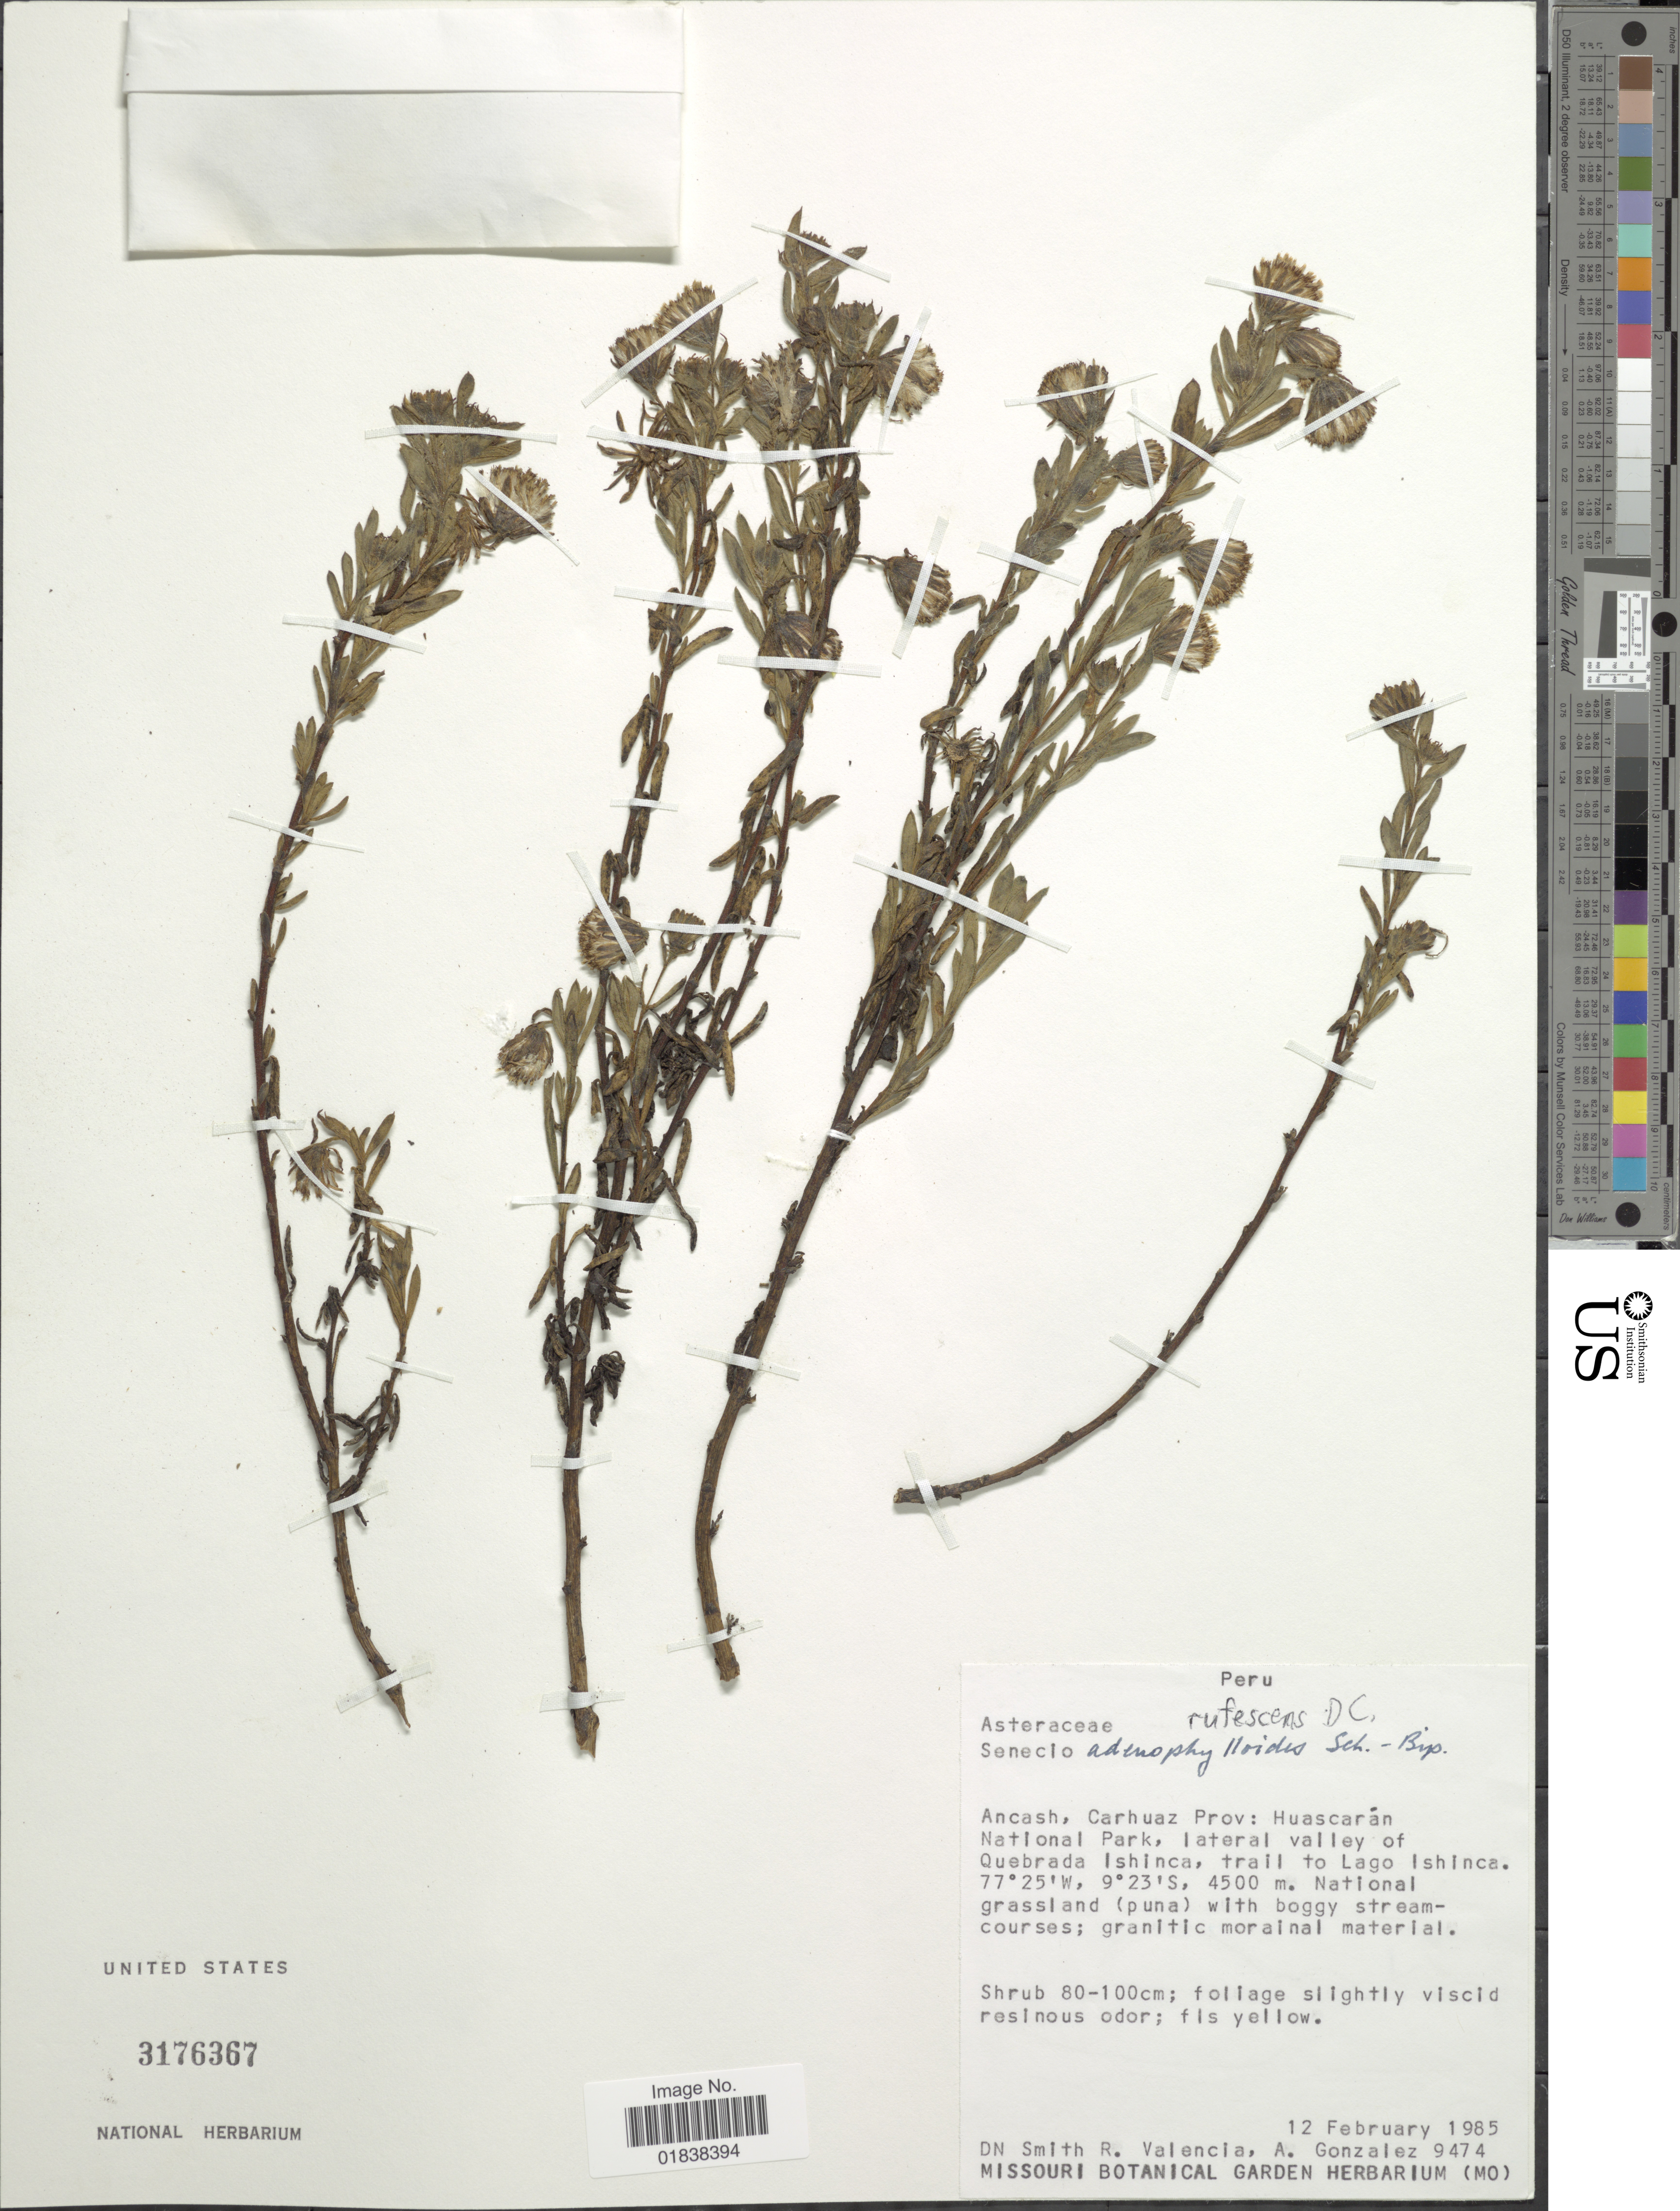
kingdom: Plantae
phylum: Tracheophyta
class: Magnoliopsida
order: Asterales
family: Asteraceae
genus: Senecio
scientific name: Senecio rufescens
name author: DC.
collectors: D. Smith, R. Valencia & A. Gonzáles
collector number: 9474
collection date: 1985-02-12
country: Peru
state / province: Ancash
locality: Carhuaz Prov., Huascaran National Park, lateral valley of Quebrada Ishinca, trail to Lago Ishinca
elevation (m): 4500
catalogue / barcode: US 3176367